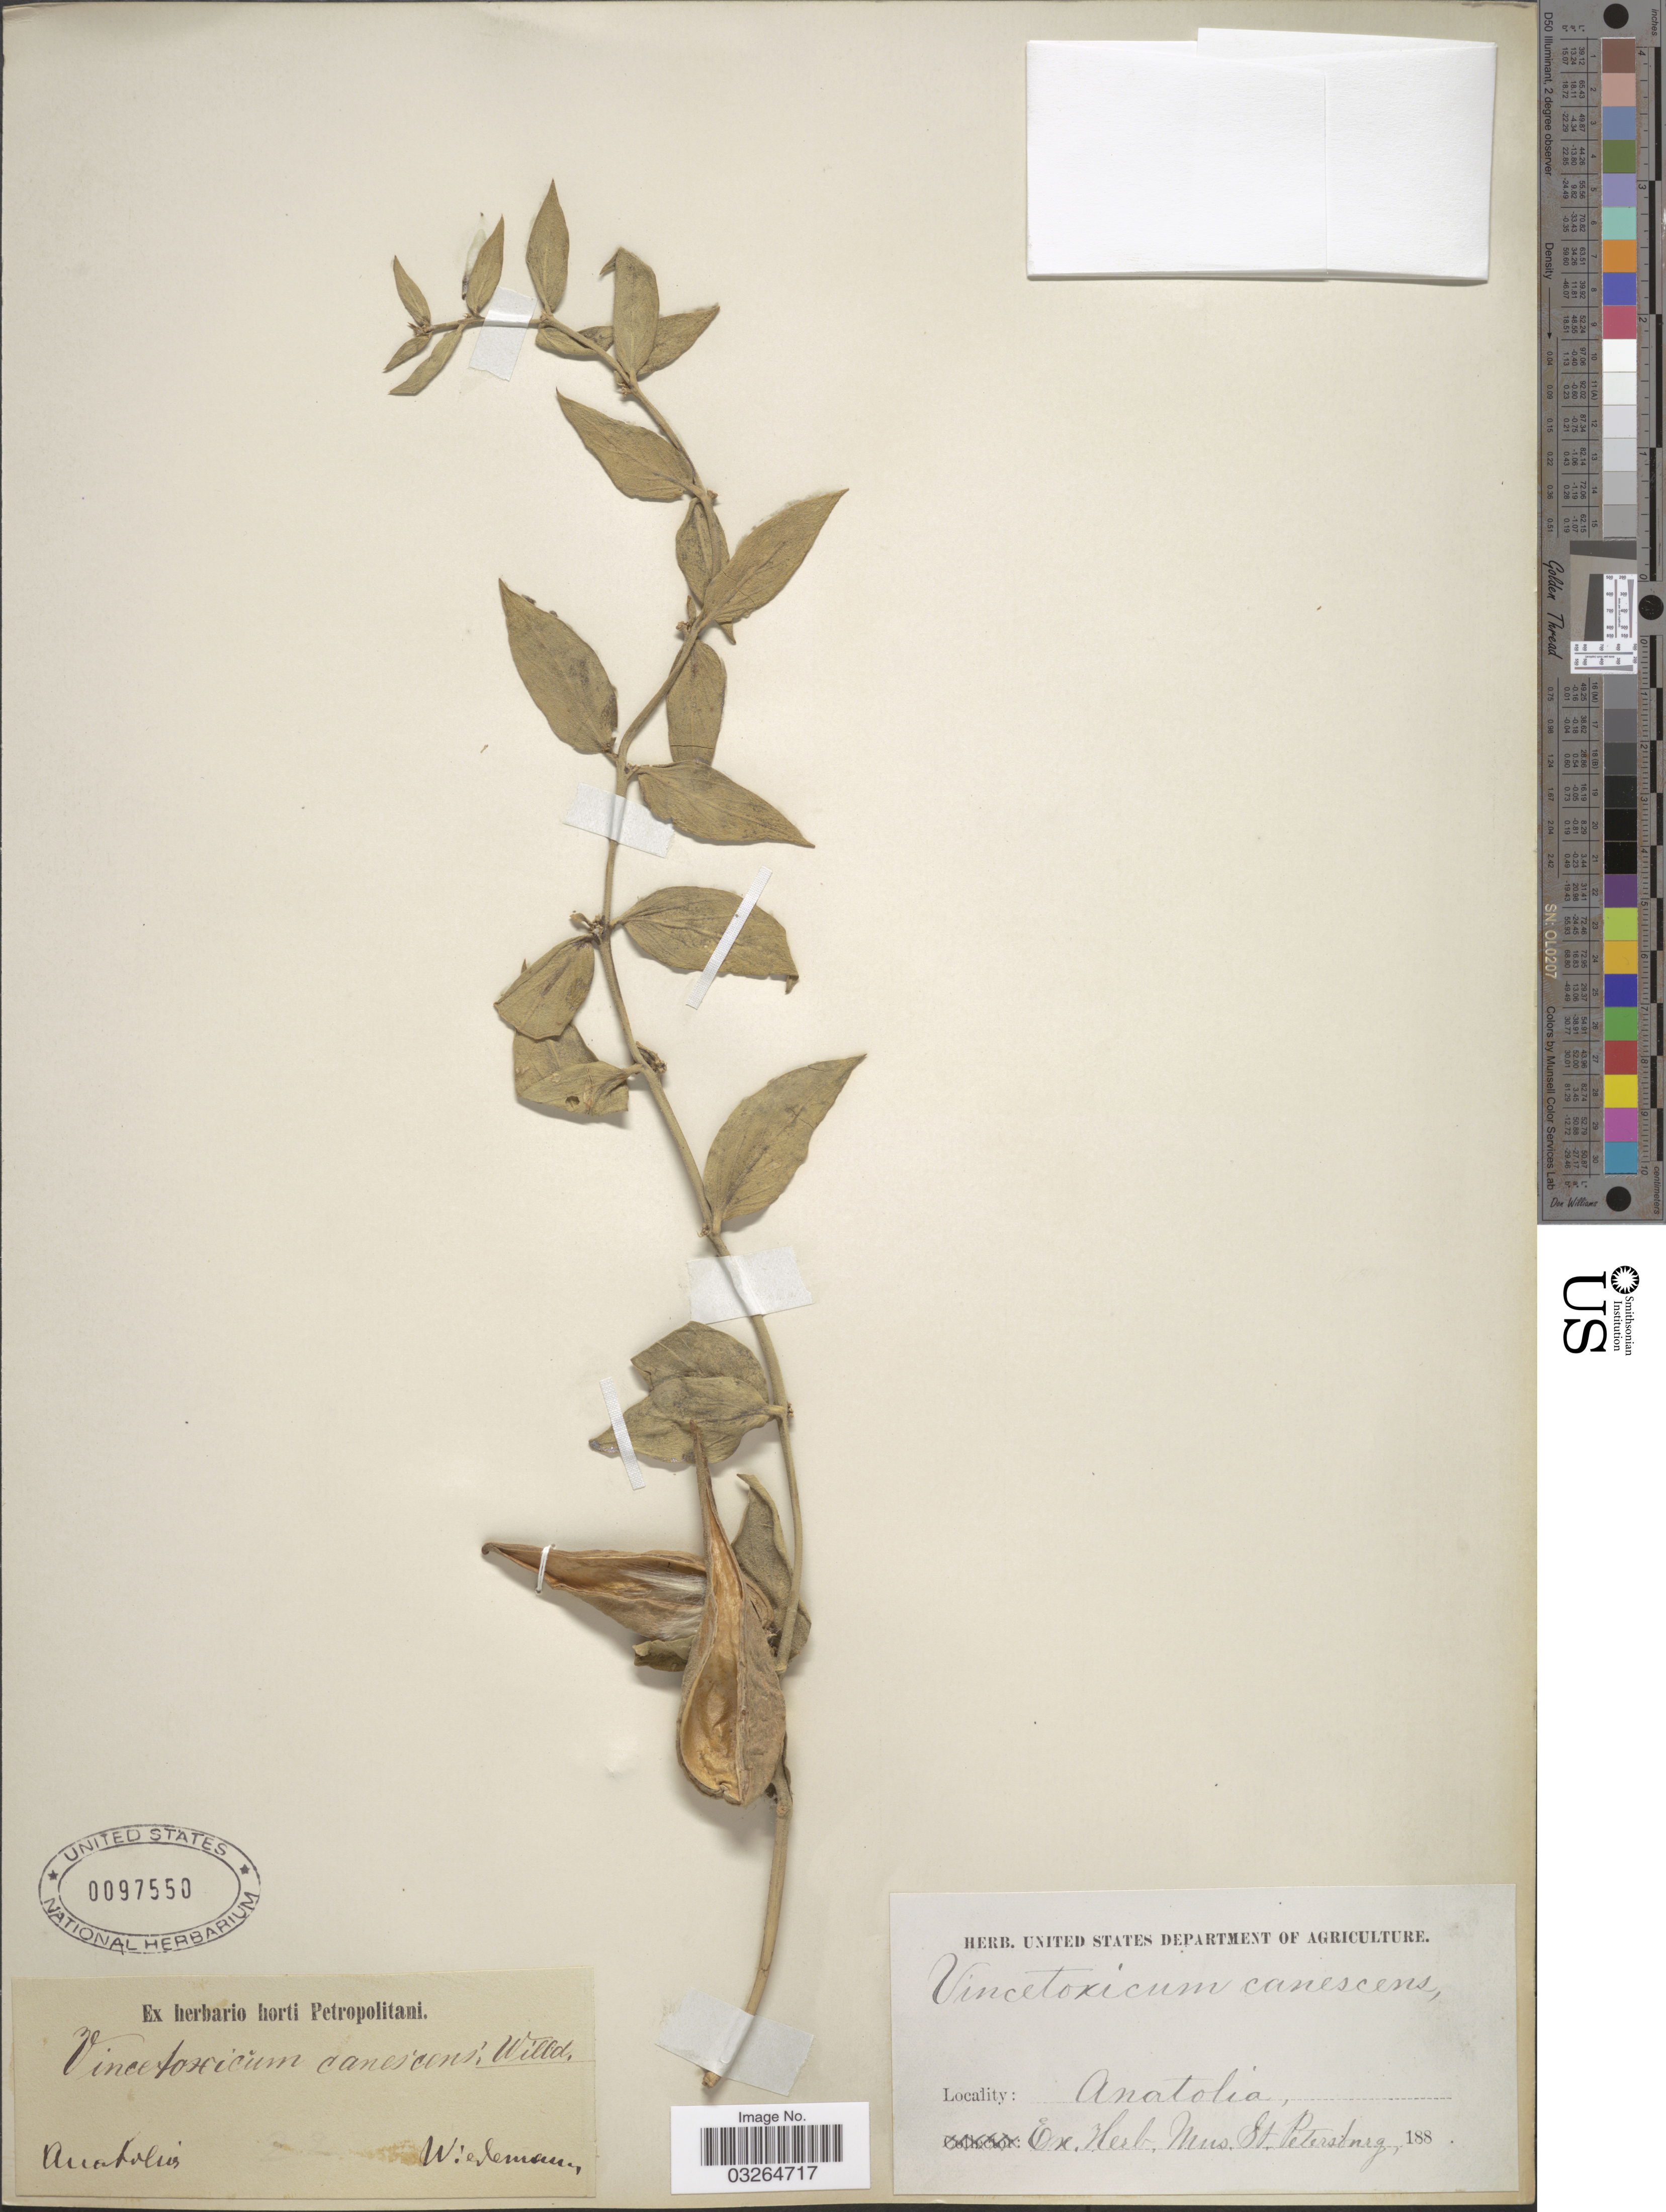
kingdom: Plantae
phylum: Tracheophyta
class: Magnoliopsida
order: Gentianales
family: Apocynaceae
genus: Cynanchum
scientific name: Cynanchum canescens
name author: (Willd.) K. Schum.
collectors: -. Wiedermann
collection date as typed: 188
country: Turkey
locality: Anatolia.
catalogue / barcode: US 97550